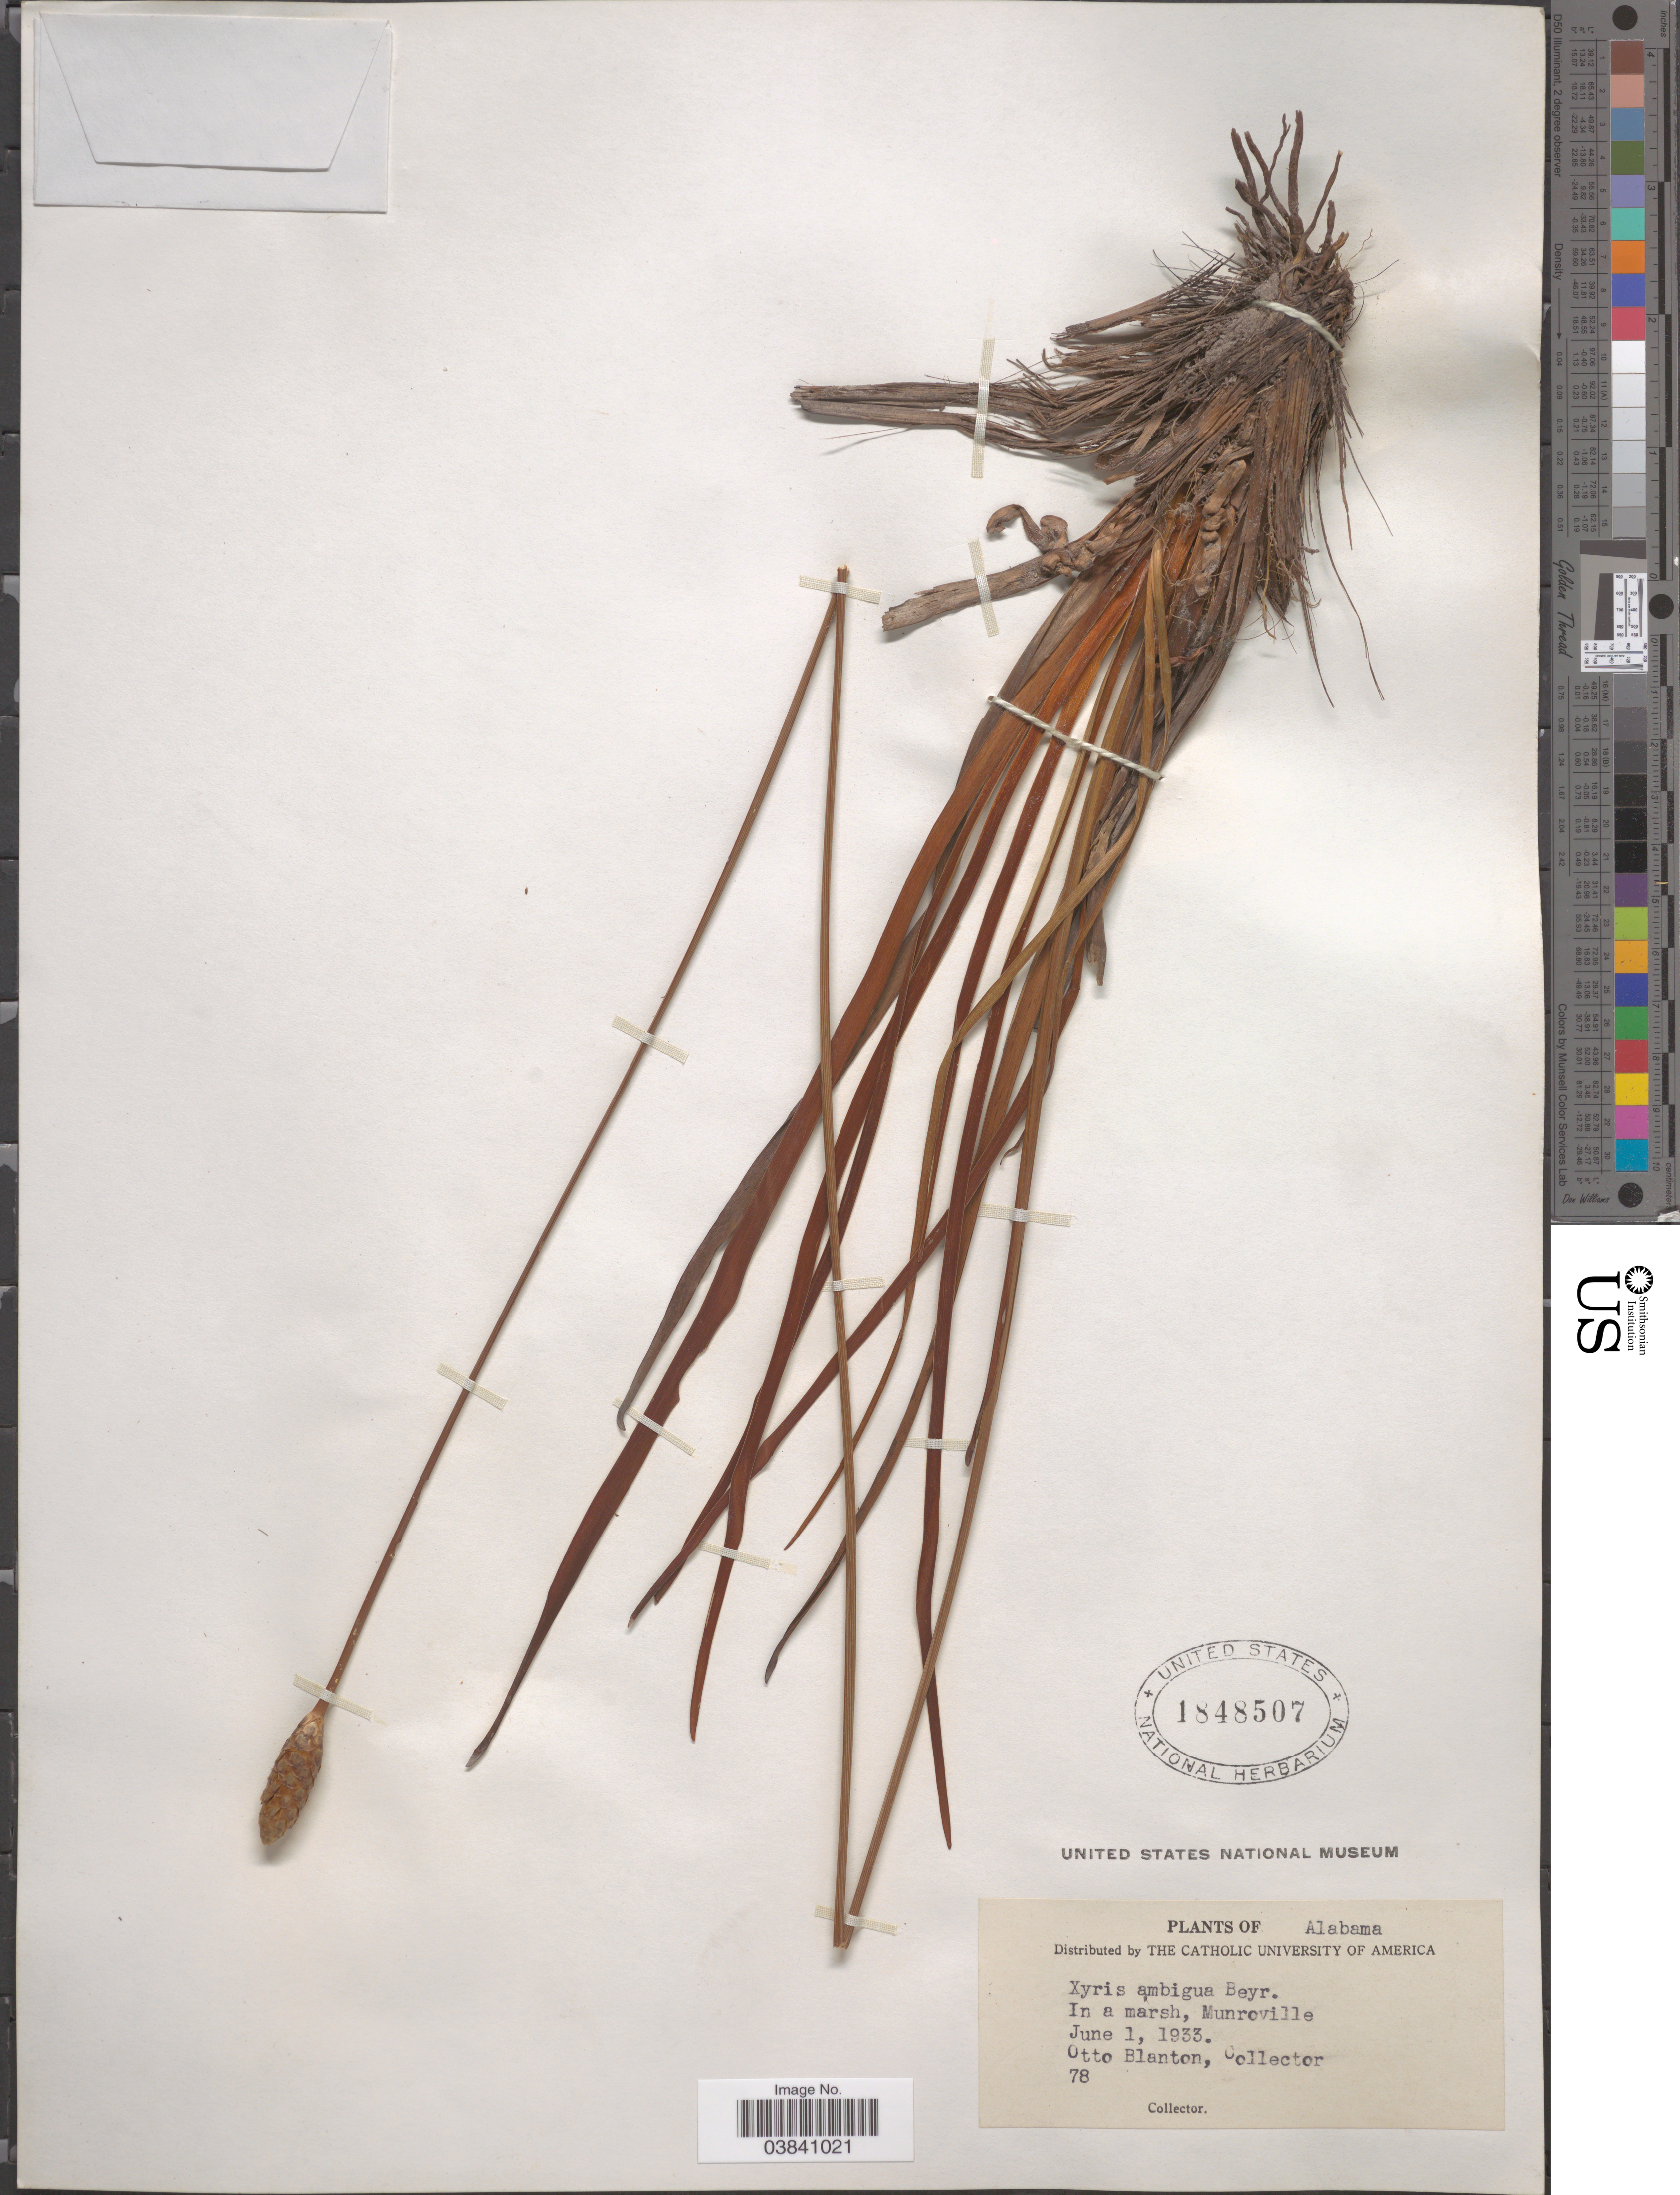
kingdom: Plantae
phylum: Tracheophyta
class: Liliopsida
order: Poales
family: Xyridaceae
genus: Xyris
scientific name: Xyris ambigua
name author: Beyr. ex Kunth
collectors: O. Blanton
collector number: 78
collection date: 1933-06-01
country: United States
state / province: Alabama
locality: Munroville.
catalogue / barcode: US 1848507